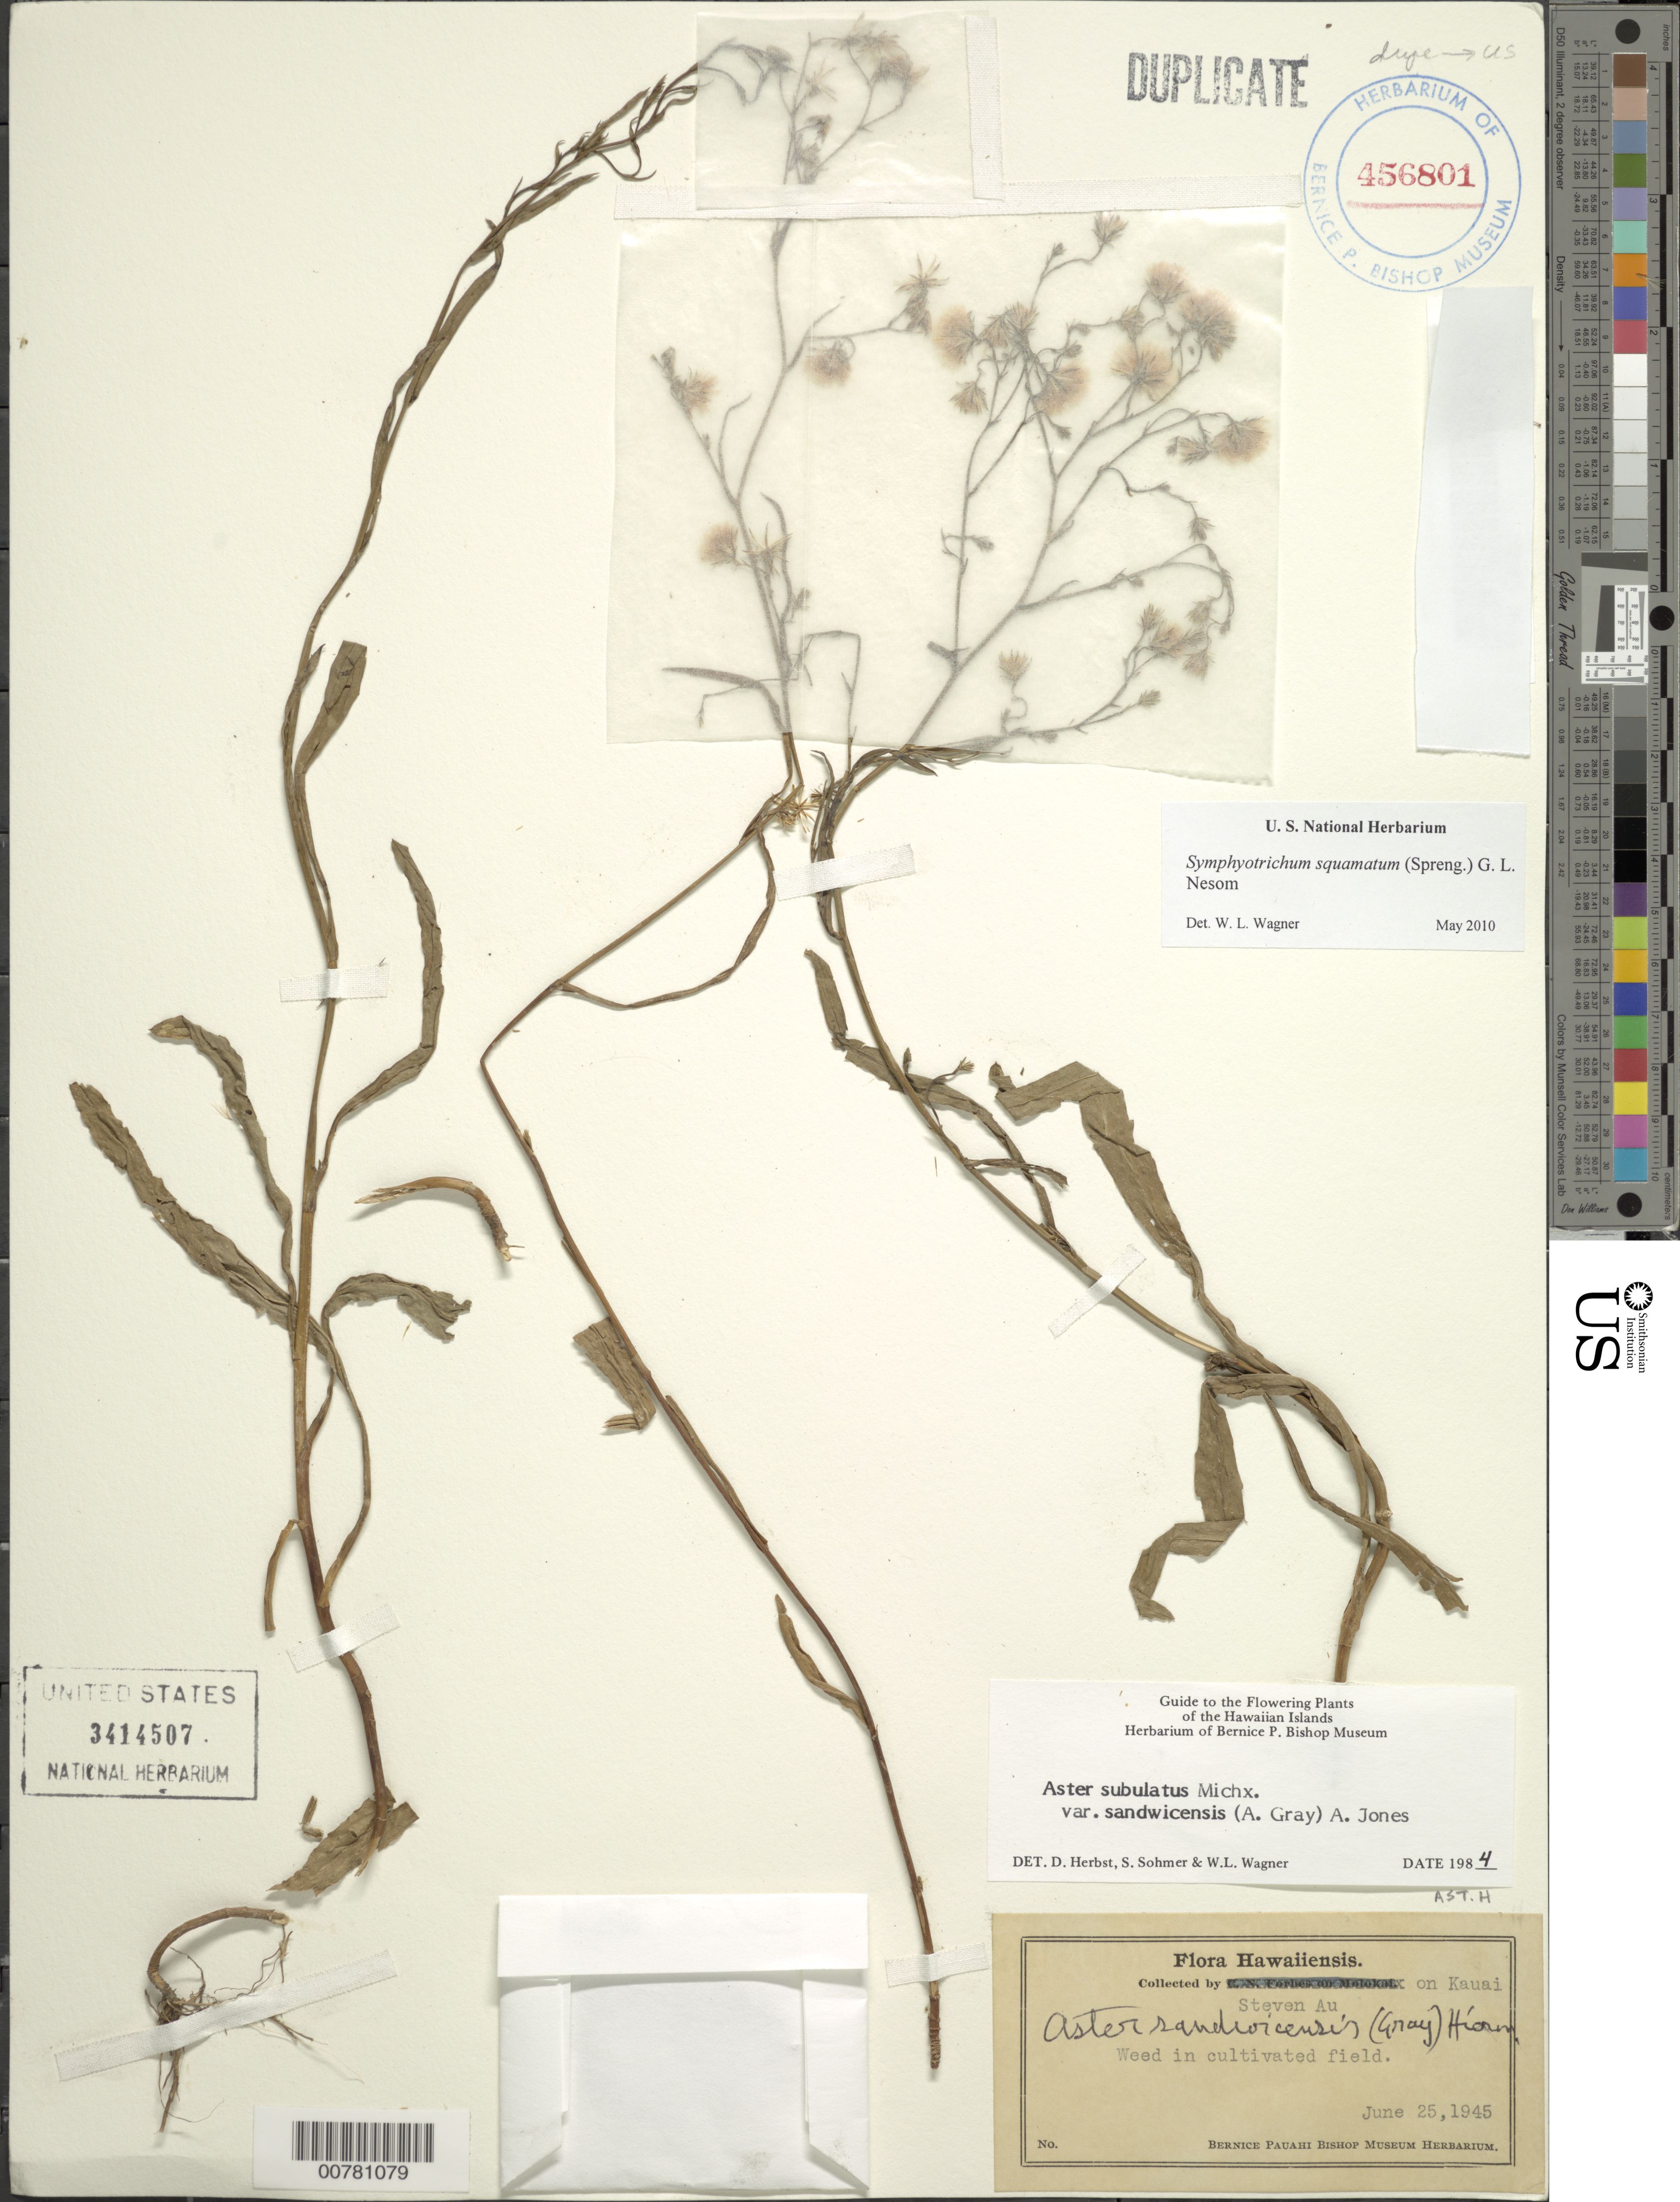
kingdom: Plantae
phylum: Tracheophyta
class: Magnoliopsida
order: Asterales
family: Asteraceae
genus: Symphyotrichum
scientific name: Symphyotrichum expansum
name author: (Poepp. ex Spreng.) G.L. Nesom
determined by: Wagner, W. L., (BOT), Smithsonian Institution - National Museum of Natural History (UNITED STATES)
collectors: S. Au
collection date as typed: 25 Jun 1945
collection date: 1945-06-25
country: United States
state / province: Hawaii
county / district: Kauai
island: Kaua'i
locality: Weed in cultivated field.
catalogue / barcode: US 3414507